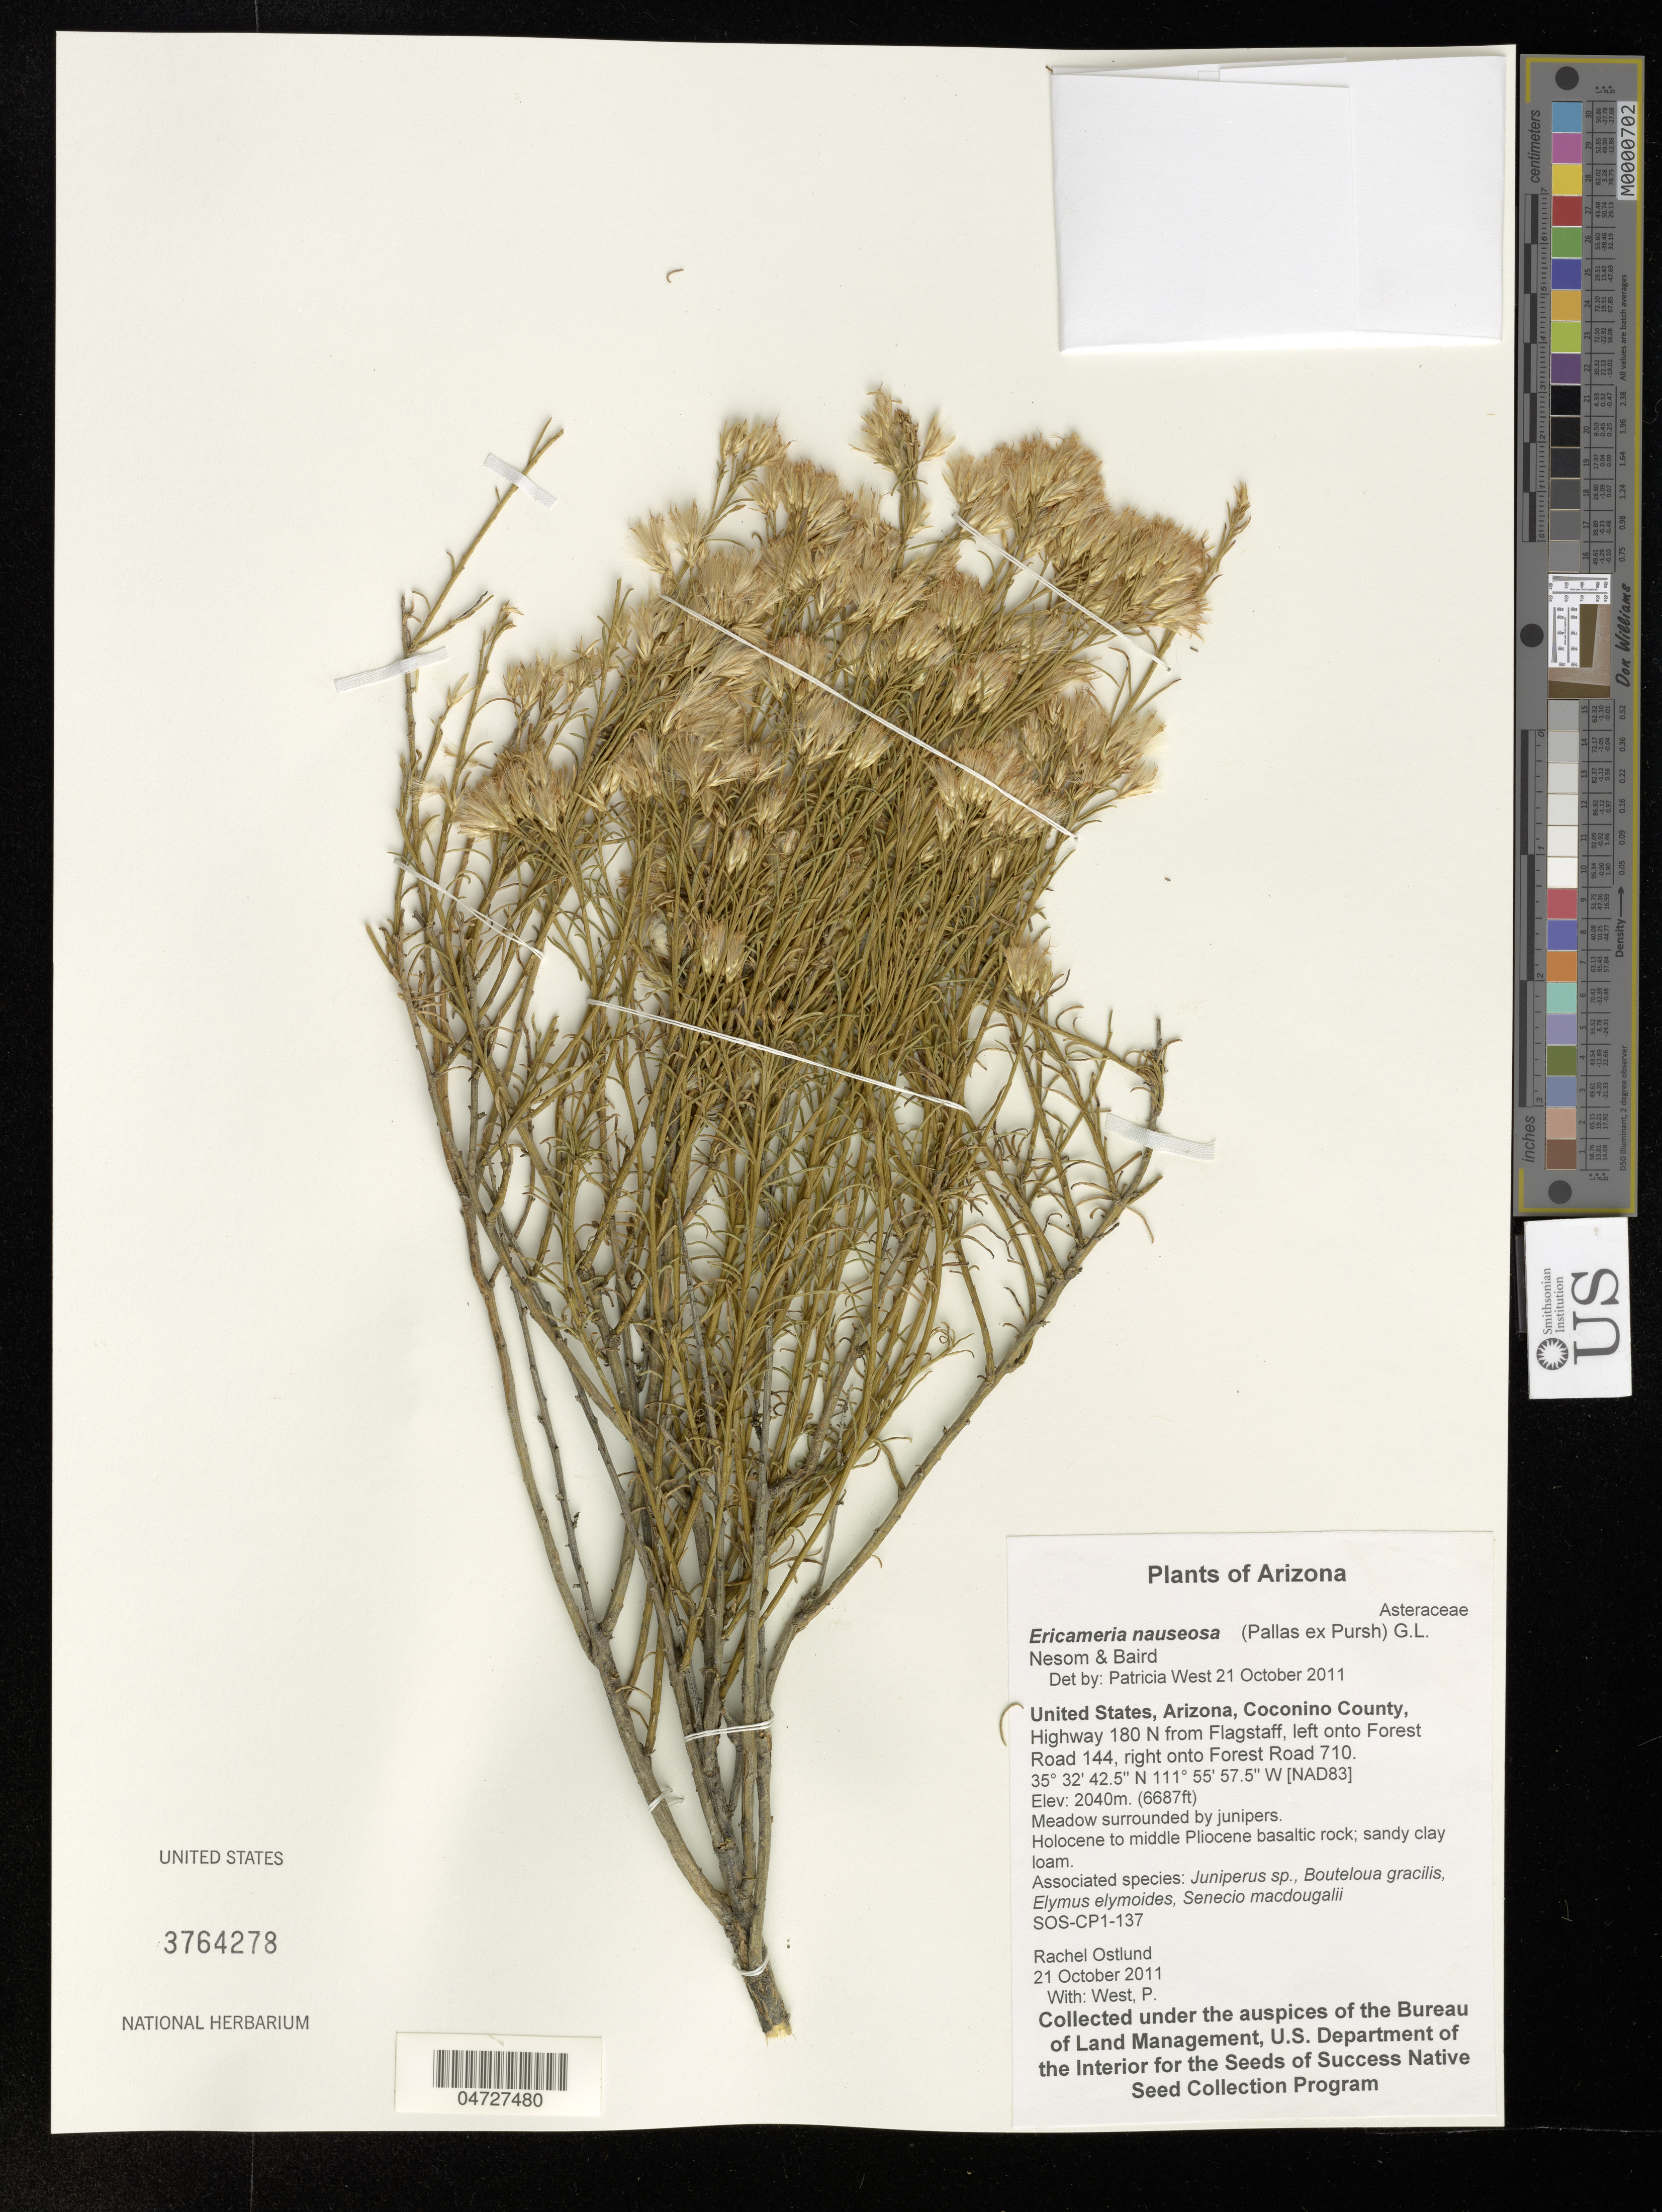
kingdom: Plantae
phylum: Tracheophyta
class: Magnoliopsida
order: Asterales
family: Asteraceae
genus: Ericameria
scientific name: Ericameria nauseosa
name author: (Pall. ex Pursh) G.L. Nesom & G.I. Baird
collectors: R. Ostlund & P. West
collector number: SOS-CP1-137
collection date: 2011-10-21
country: United States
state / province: Arizona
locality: Coconino County, Highway 180 N from Flagstaff, left onto Forest Road 144, right onto Forest Road 710.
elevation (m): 2040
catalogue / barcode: US 3764278